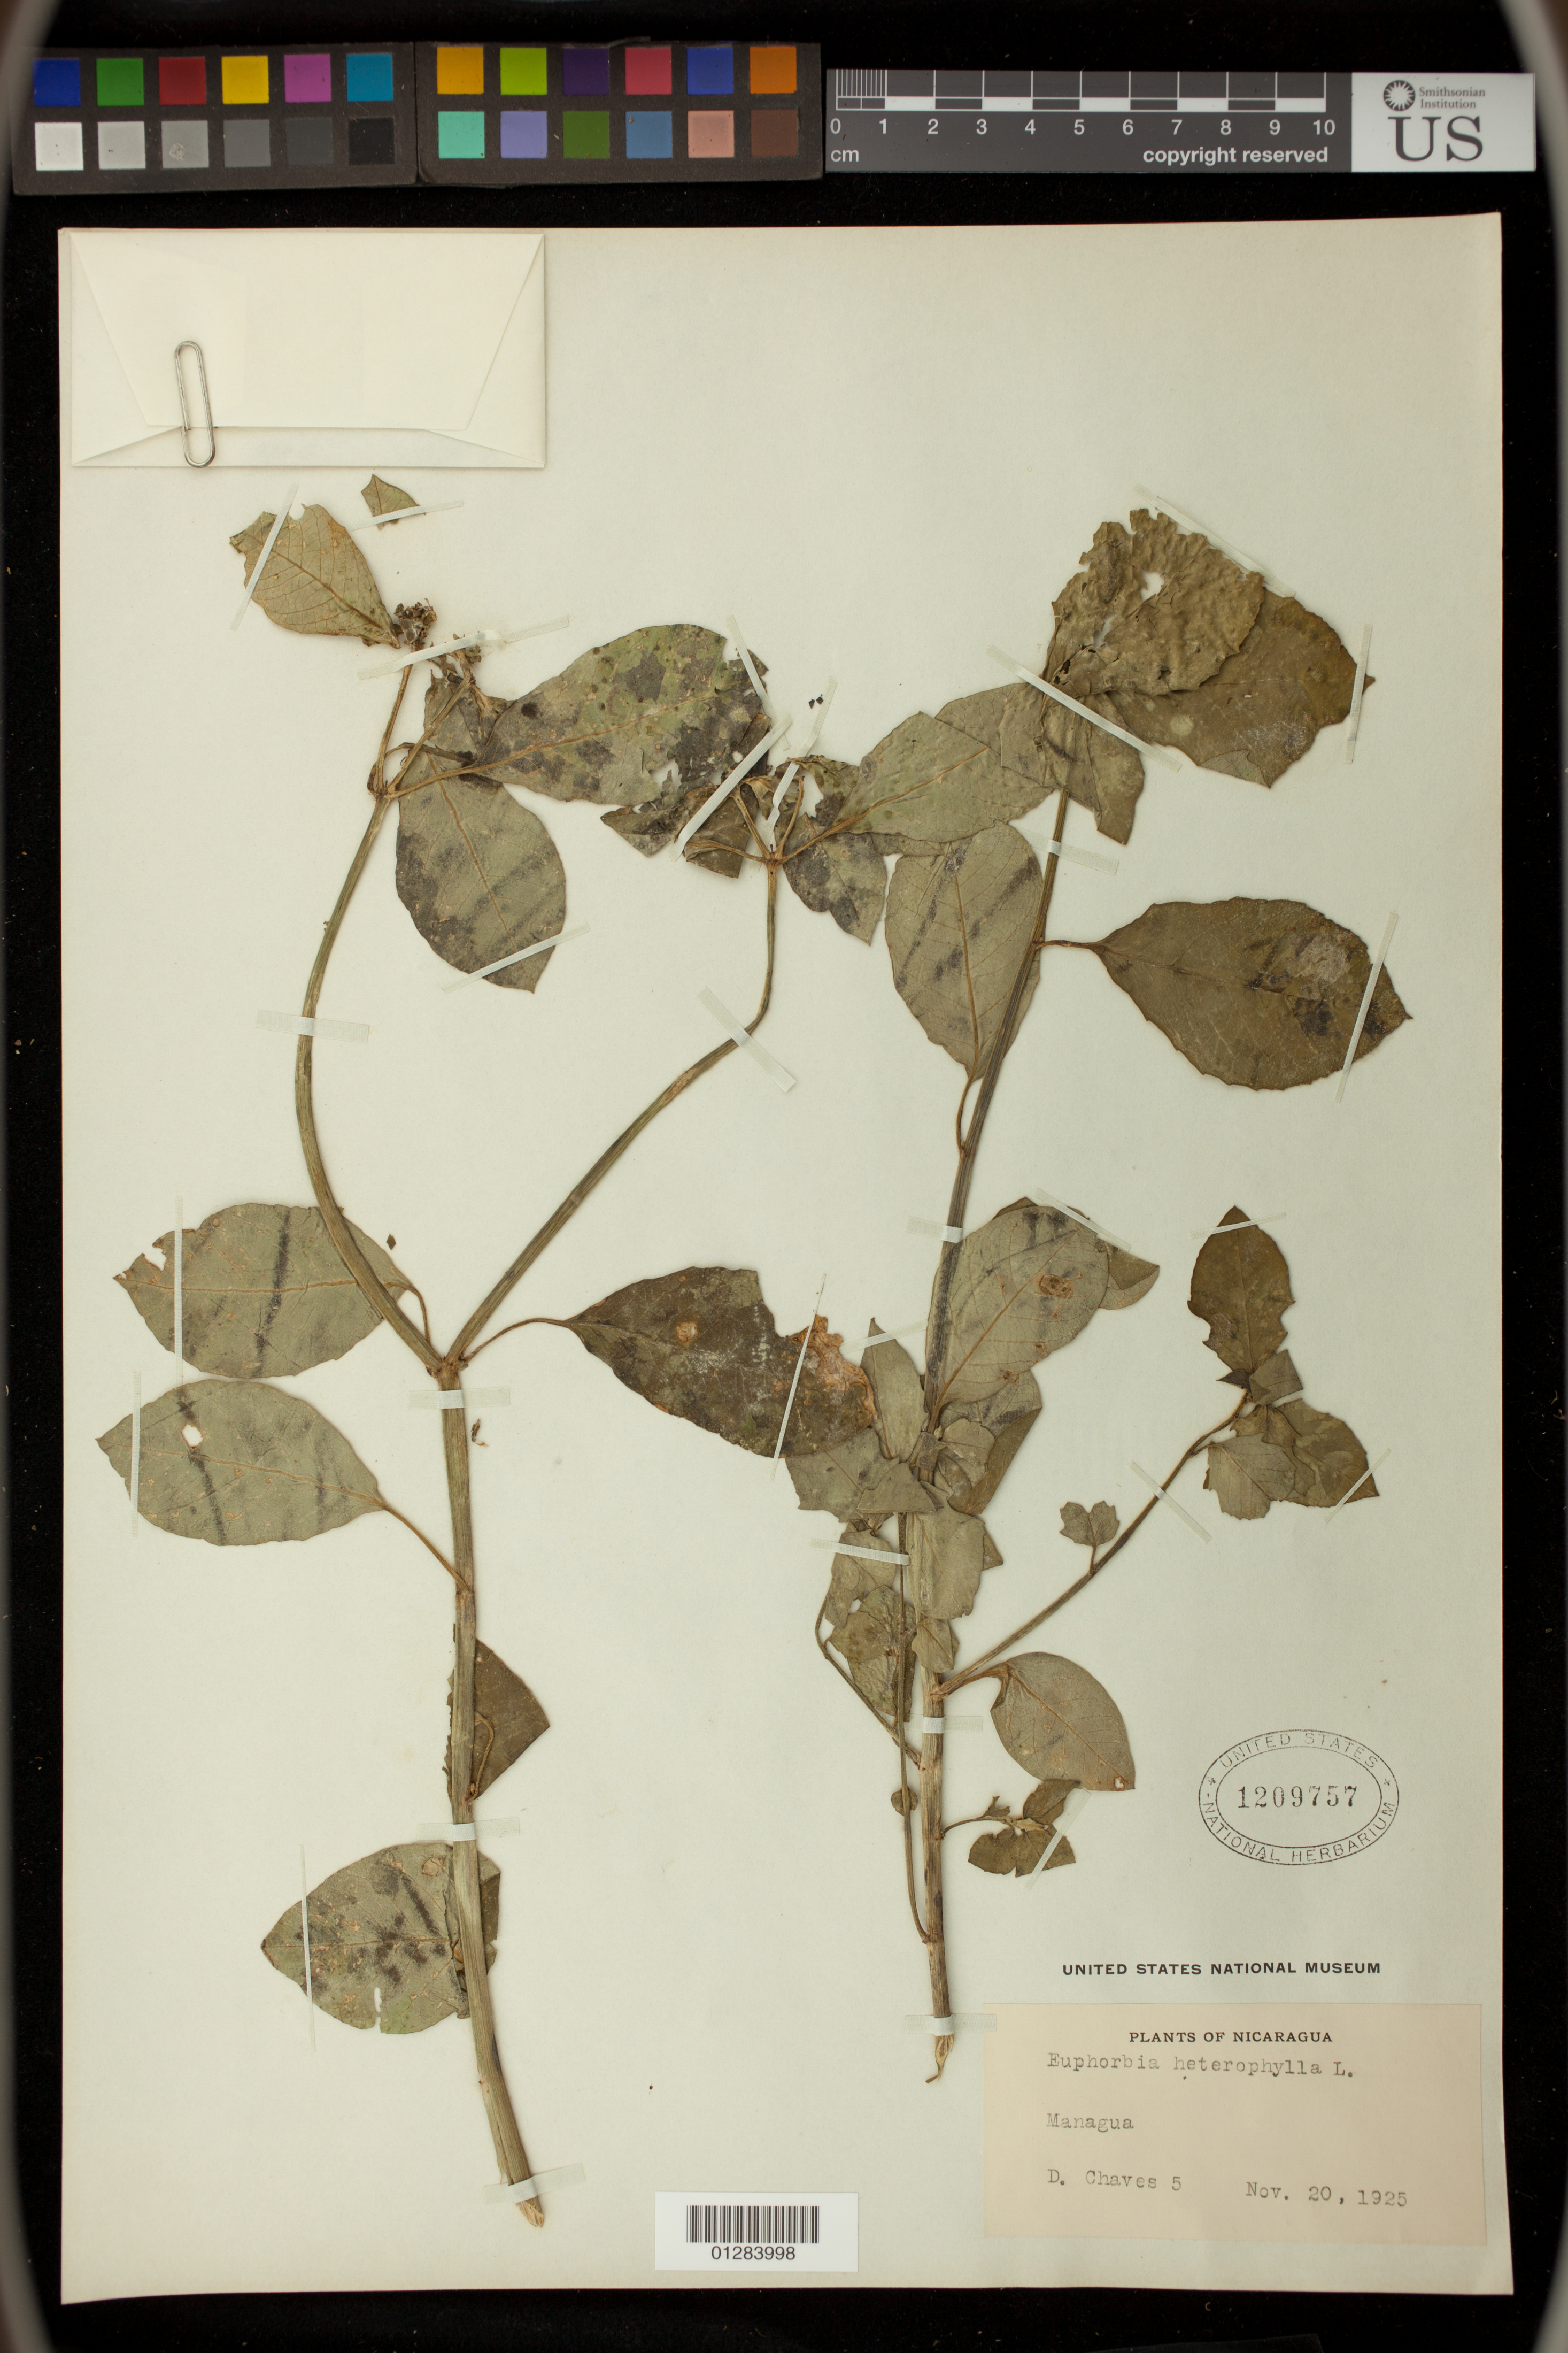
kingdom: Plantae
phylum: Tracheophyta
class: Magnoliopsida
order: Malpighiales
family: Euphorbiaceae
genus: Euphorbia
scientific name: Euphorbia heterophylla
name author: L.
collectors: D. Chaves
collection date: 1925-11-20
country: Nicaragua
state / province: Managua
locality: Managua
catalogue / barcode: US 1209757